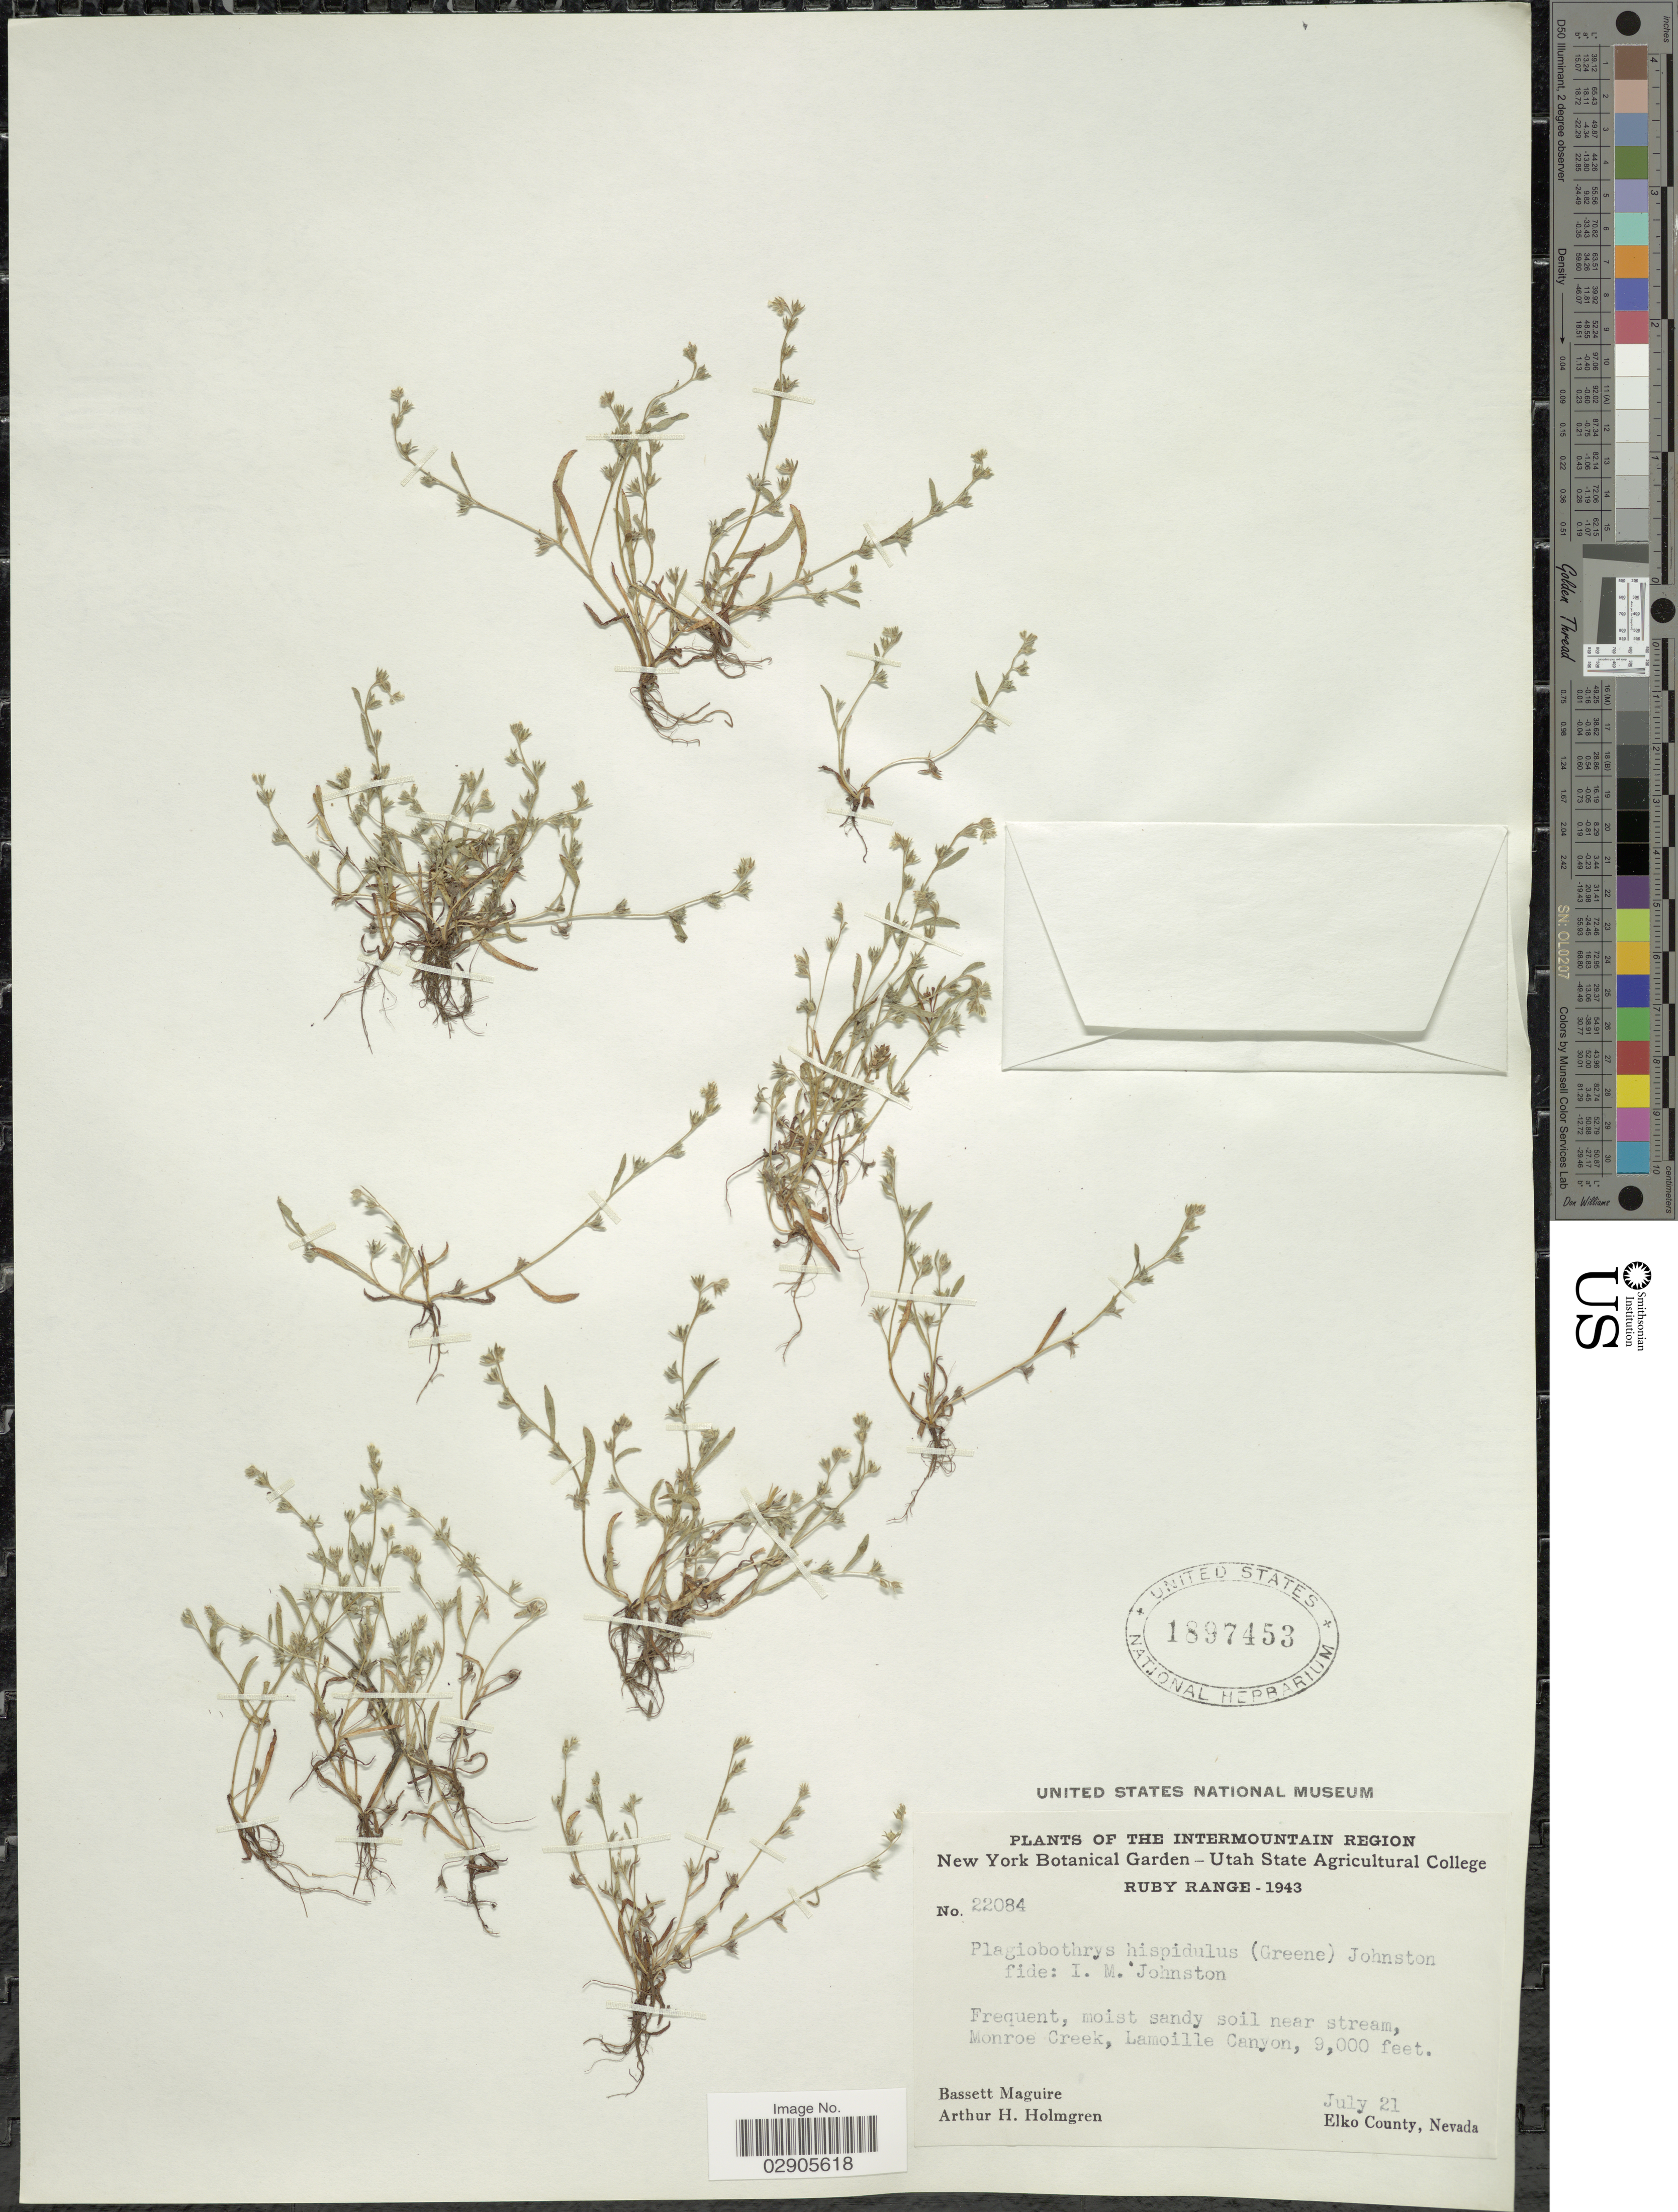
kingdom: Plantae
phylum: Tracheophyta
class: Magnoliopsida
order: Boraginales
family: Boraginaceae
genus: Plagiobothrys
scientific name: Plagiobothrys hispidulus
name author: (Greene) I.M. Johnst.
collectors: B. Maguire & A. H. Holmgren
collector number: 22084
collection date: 1943-07-21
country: United States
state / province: Nevada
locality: The Intermountain Region. Ruby Range. Frequent, moist sandy soil near stream, Monroe Creek, Lamoille Canyon. Elko County.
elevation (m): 2743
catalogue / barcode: US 1897453